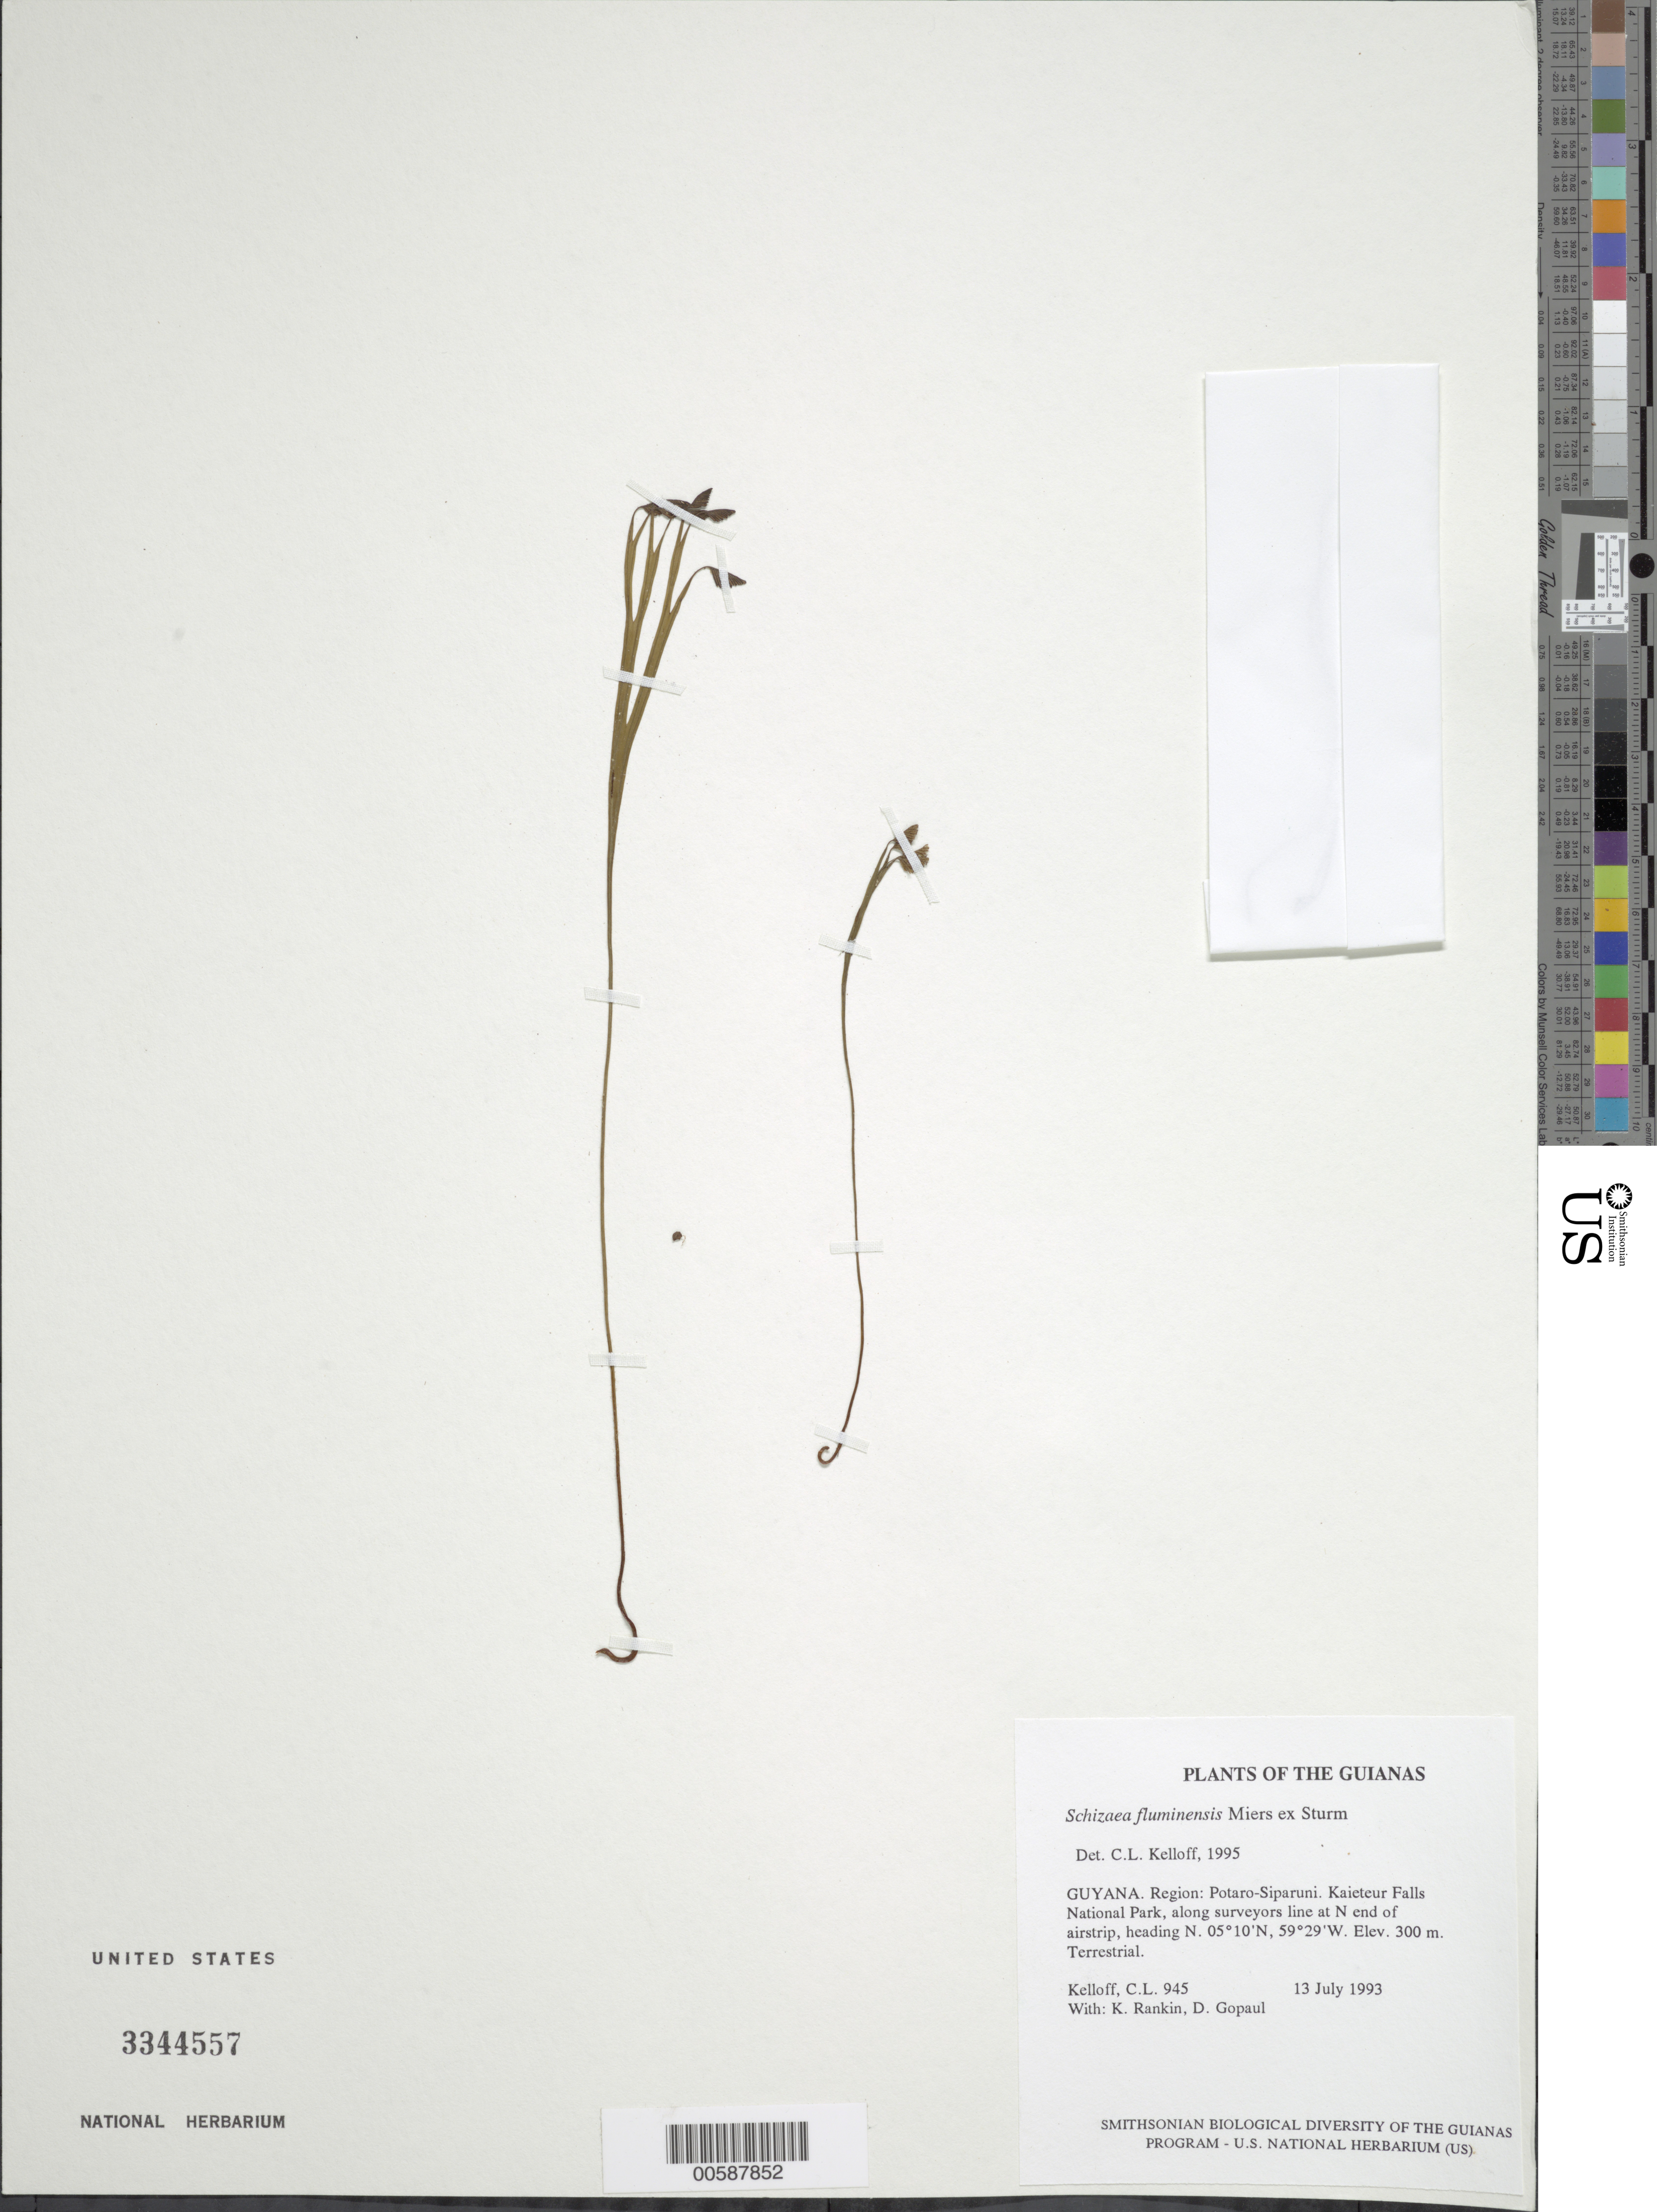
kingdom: Plantae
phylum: Tracheophyta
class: Polypodiopsida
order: Schizaeales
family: Schizaeaceae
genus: Schizaea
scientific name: Schizaea fluminensis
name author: Miers ex J.W. Sturm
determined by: Kelloff, Carol L., (US), Smithsonian Institution - National Museum of Natural History (UNITED STATES)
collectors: C. L. Kelloff, K. Rankin & D. Gopaul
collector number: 945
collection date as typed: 13 July 1993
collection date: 1993-07-13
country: Guyana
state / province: Potaro-Siparuni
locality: Kaieteur Falls National Park, along surveyors line at N end of airstrip, heading N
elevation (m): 300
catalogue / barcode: US 3344557